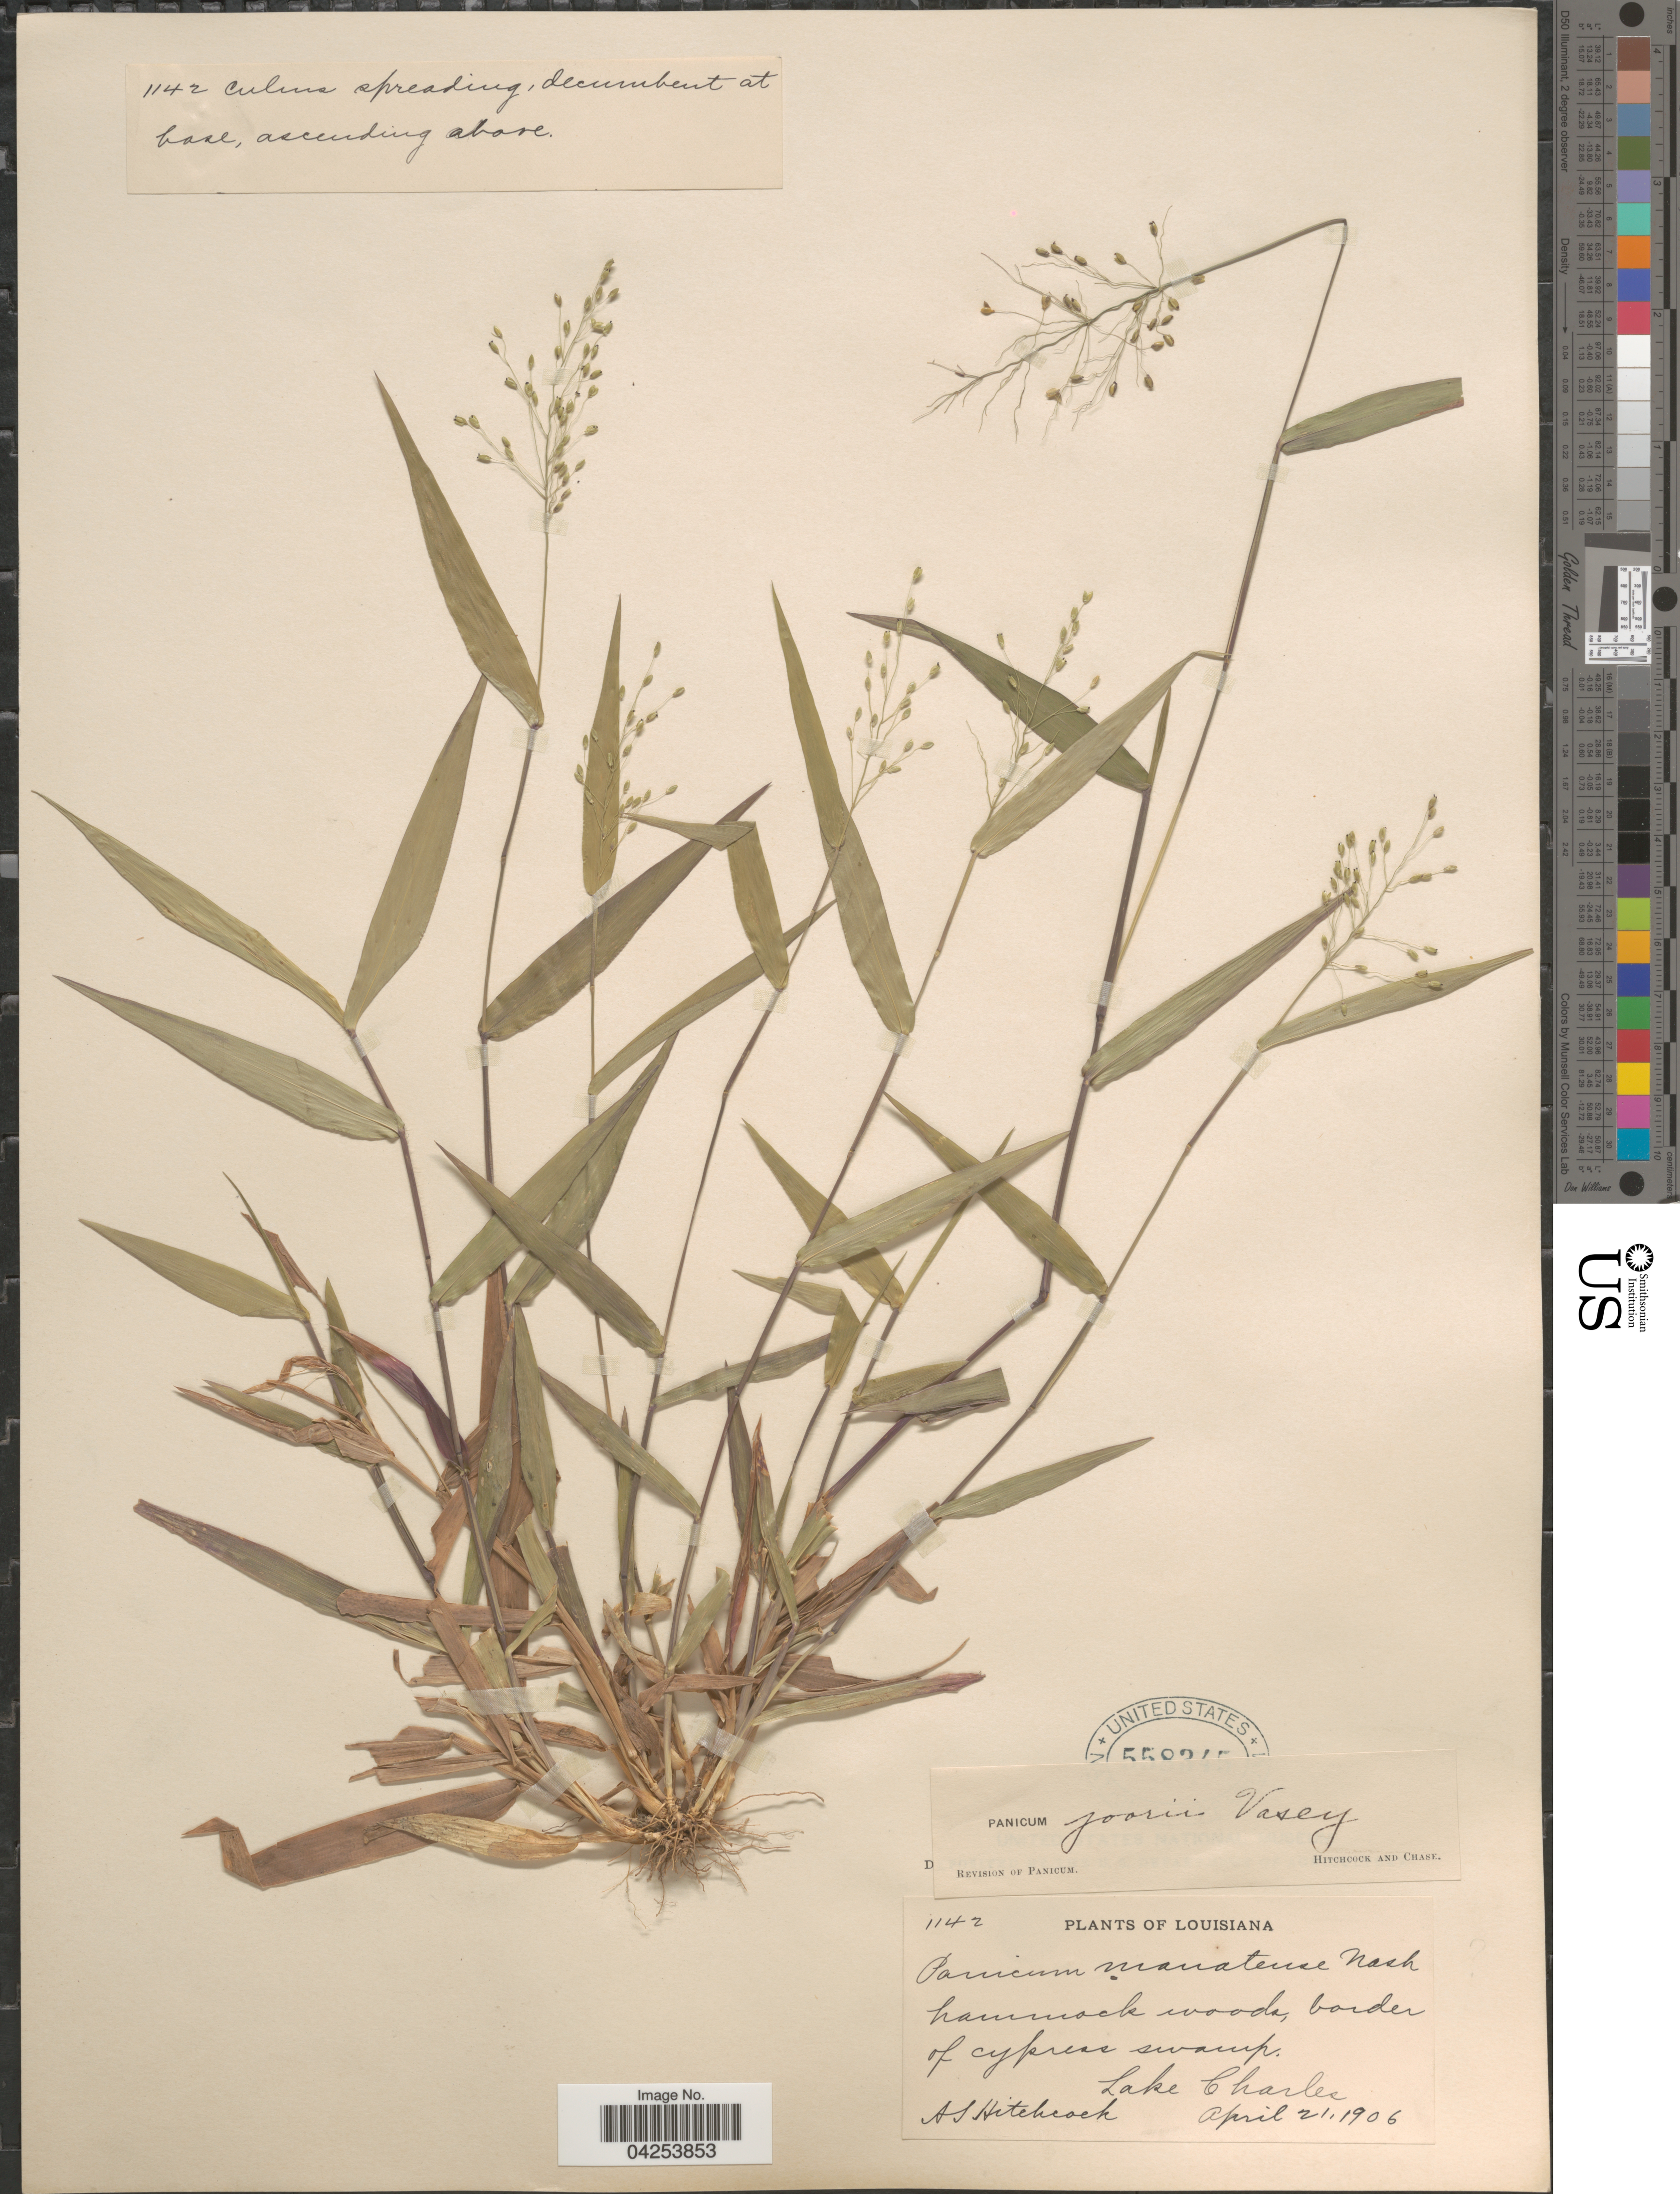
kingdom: Plantae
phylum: Tracheophyta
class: Liliopsida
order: Poales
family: Poaceae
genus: Dichanthelium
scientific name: Dichanthelium commutatum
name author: (Schult.) Gould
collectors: A. S. Hitchcock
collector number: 1142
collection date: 1906-04-21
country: United States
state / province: Louisiana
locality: Hammock woods, border of cypress swamp. Lake Charles.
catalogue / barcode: US 558345